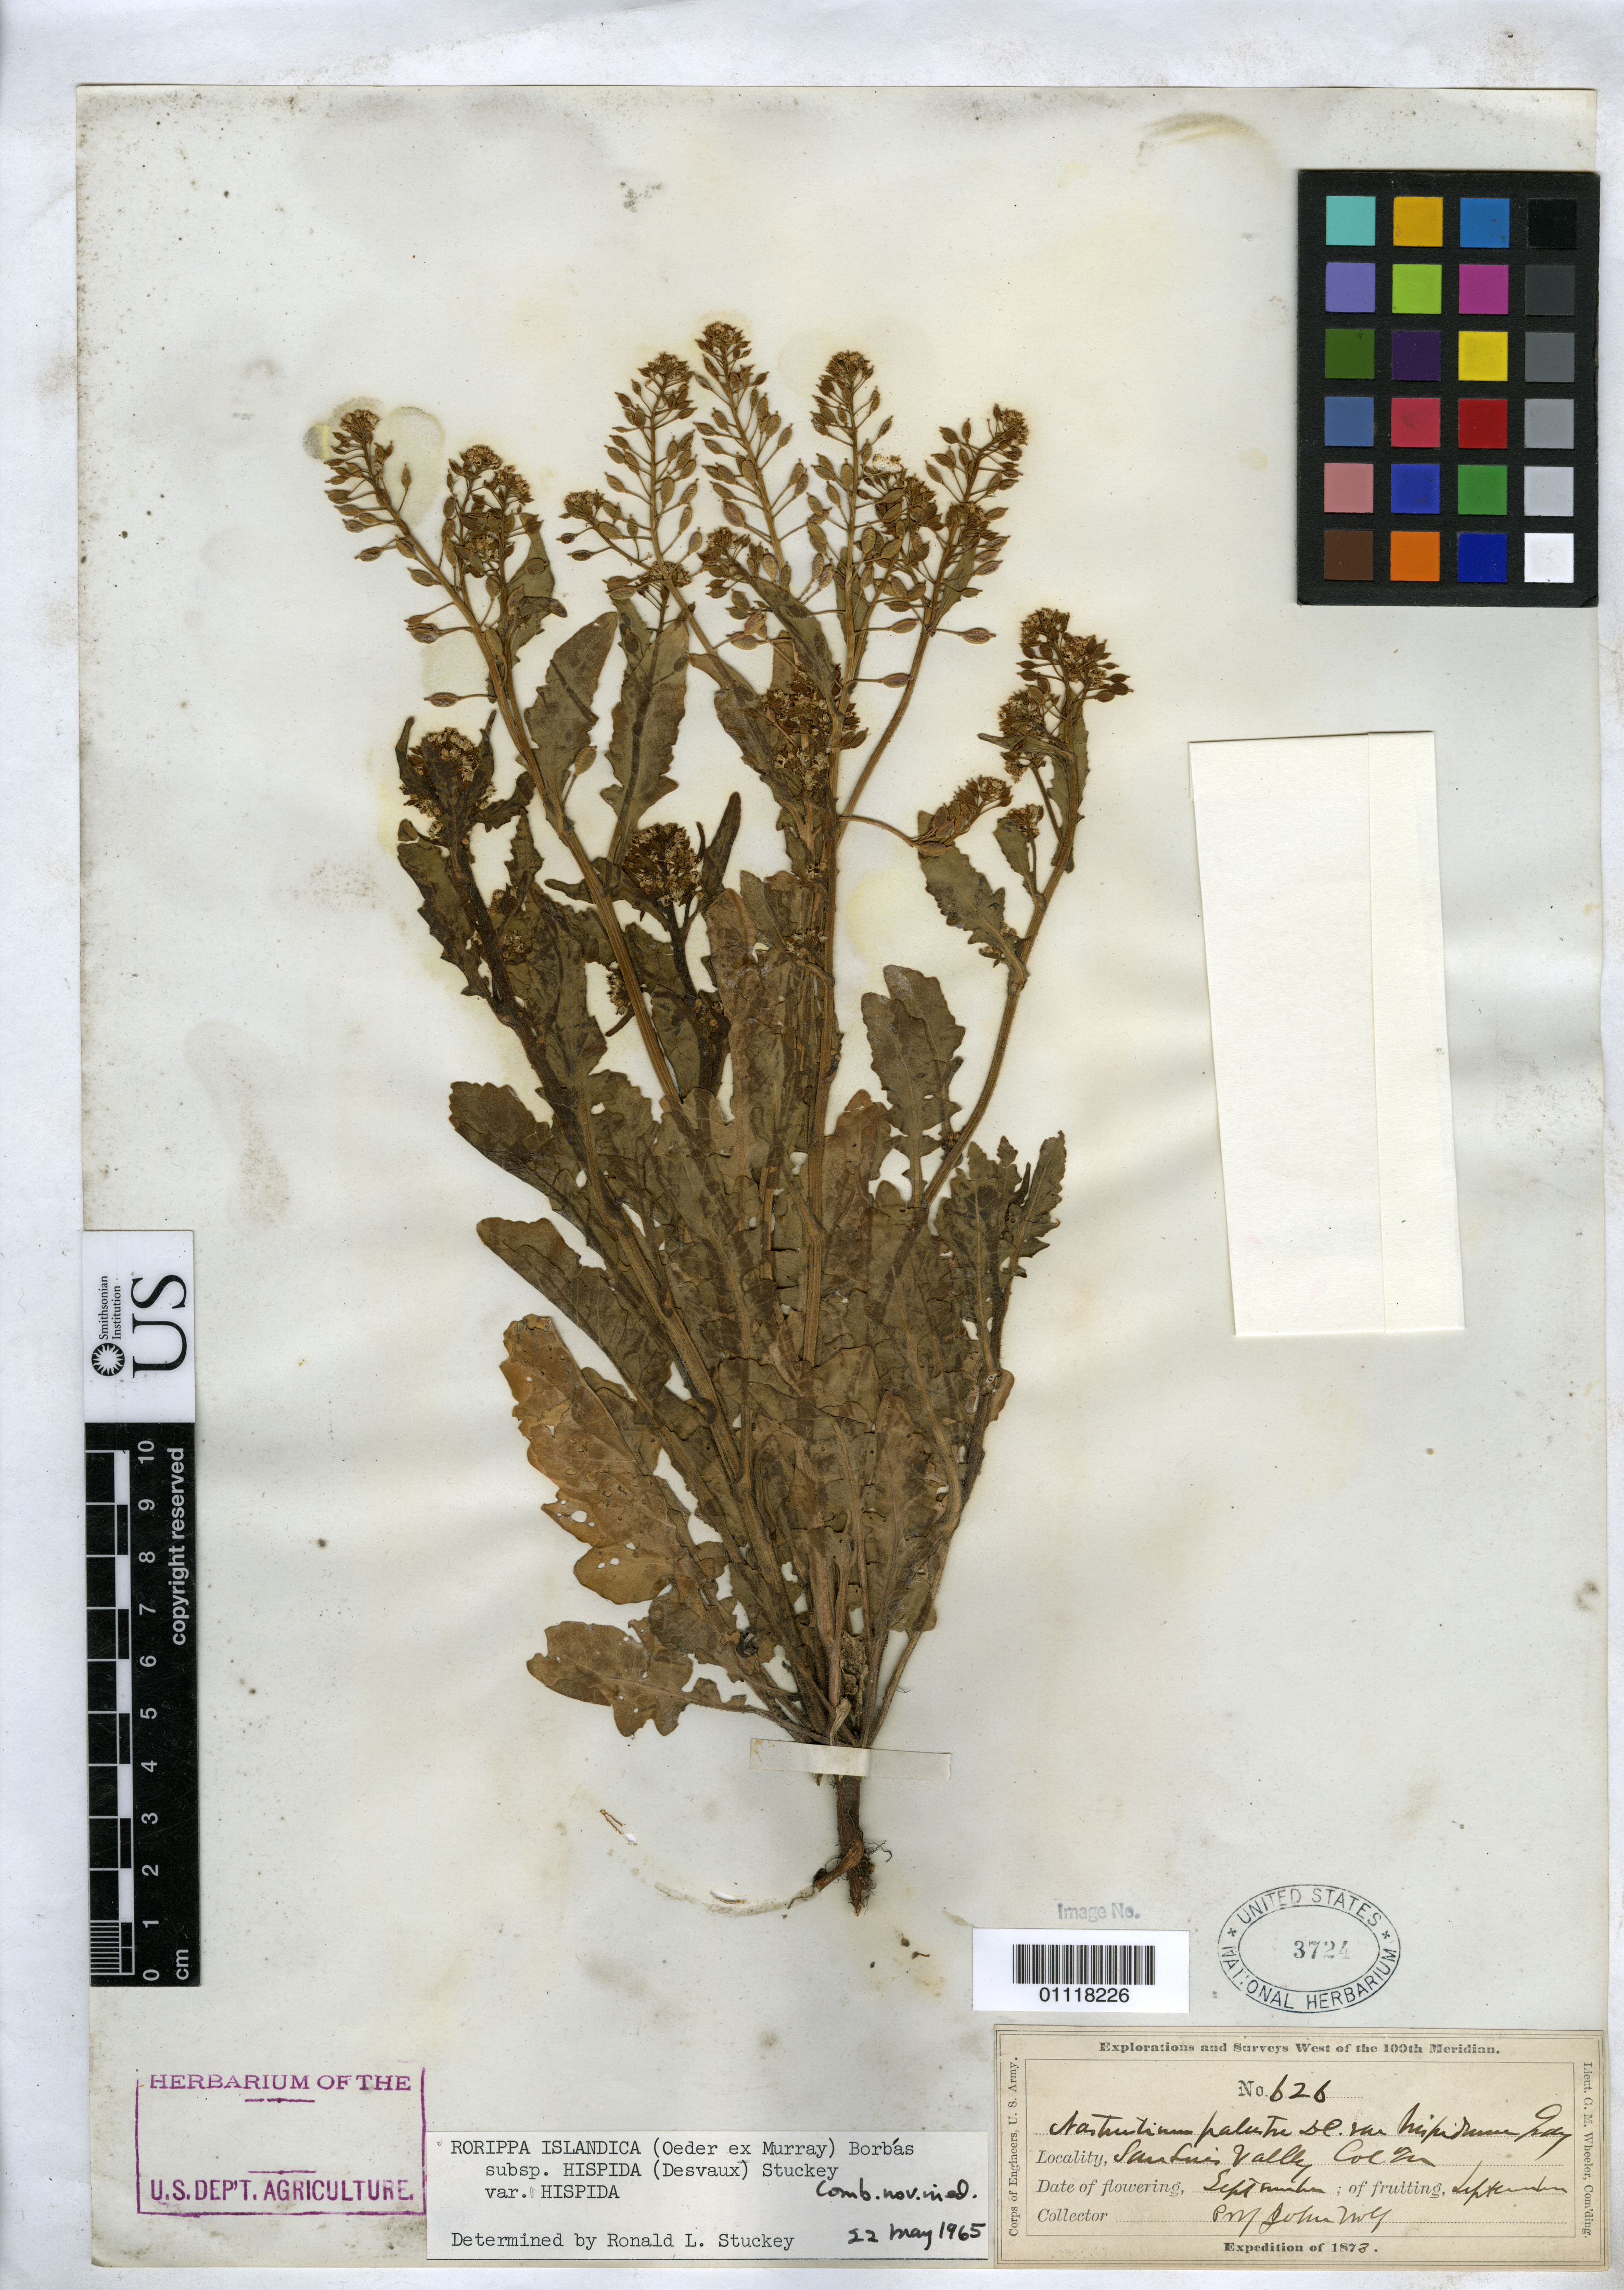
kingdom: Plantae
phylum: Tracheophyta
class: Magnoliopsida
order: Brassicales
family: Brassicaceae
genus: Rorippa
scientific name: Rorippa islandica var. hispida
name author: (Desv.) Butters & Abbe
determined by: Stuckey, R. L.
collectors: J. Wolf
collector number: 626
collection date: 1873-09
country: United States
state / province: Colorado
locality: San Luis Valley, Col Ter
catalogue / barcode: US 3724